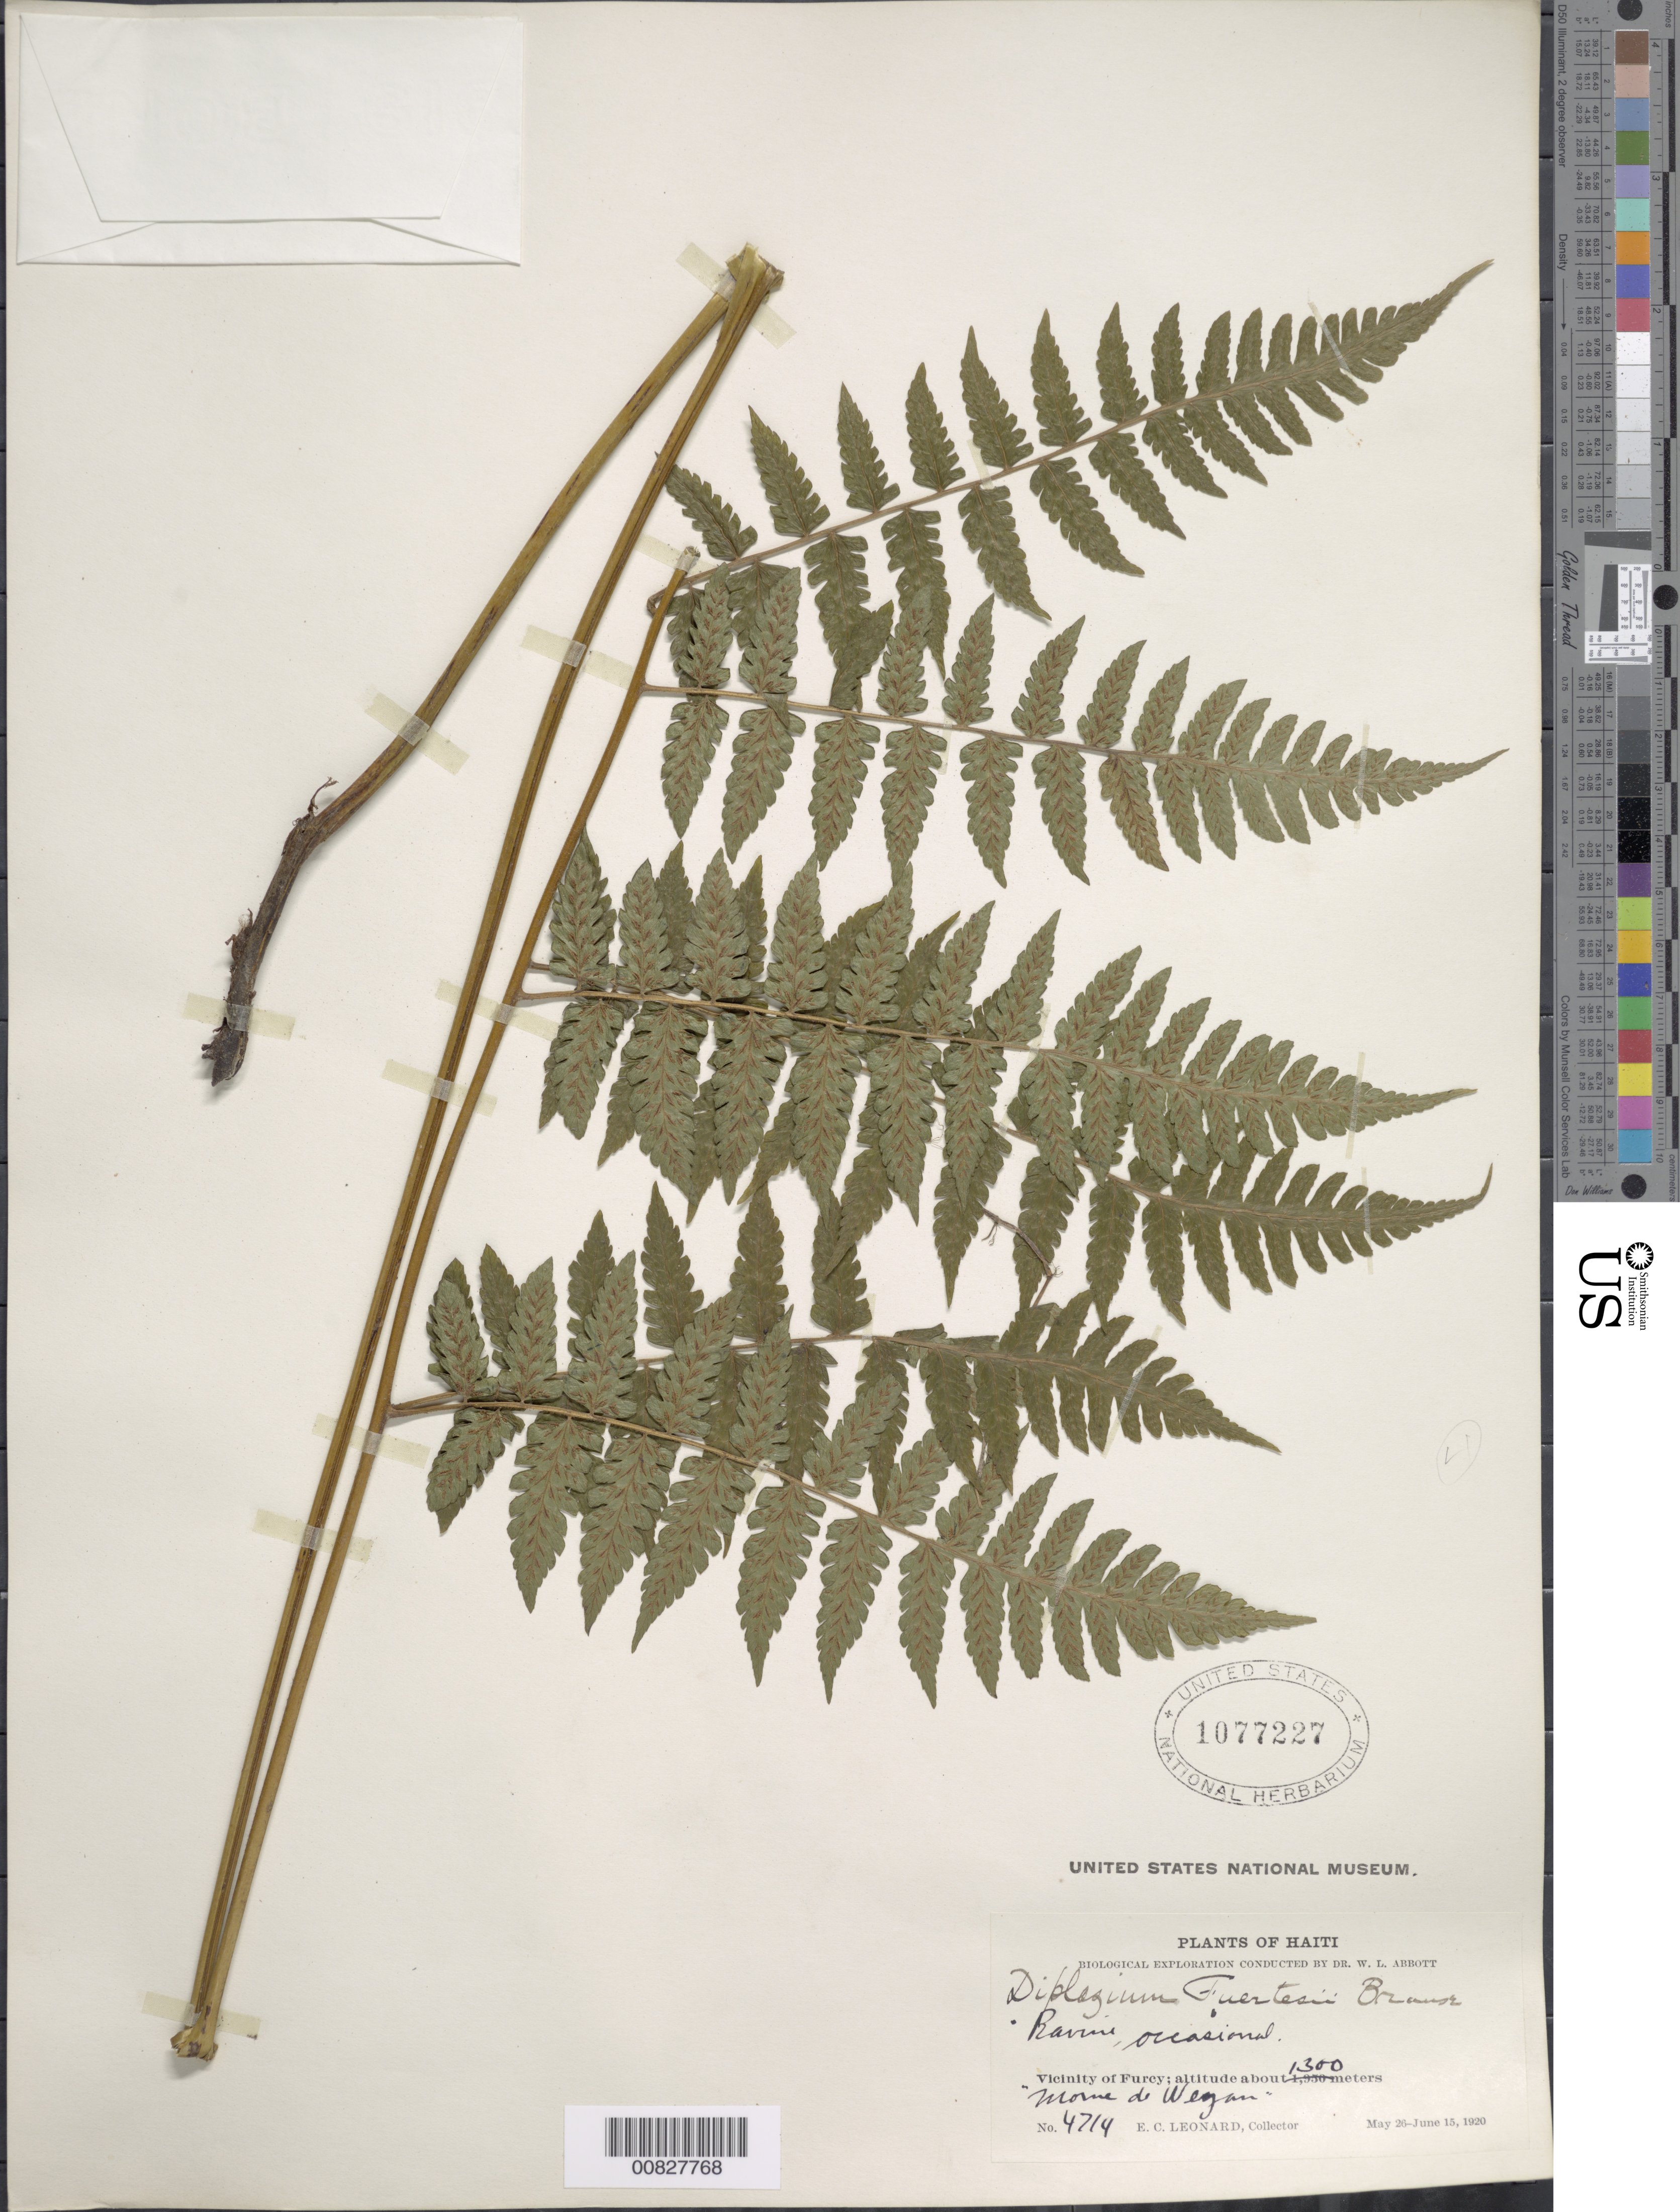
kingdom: Plantae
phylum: Tracheophyta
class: Polypodiopsida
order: Polypodiales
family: Athyriaceae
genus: Diplazium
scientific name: Diplazium fuertesii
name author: Brause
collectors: E. C. Leonard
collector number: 4714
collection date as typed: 26 May 1920 to 15 Jun 1920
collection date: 1920-05-26/1920-06-15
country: Haiti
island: Hispaniola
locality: Furcy vicinity, Morne de Weyan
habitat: Ravine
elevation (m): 1300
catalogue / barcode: US 1077227